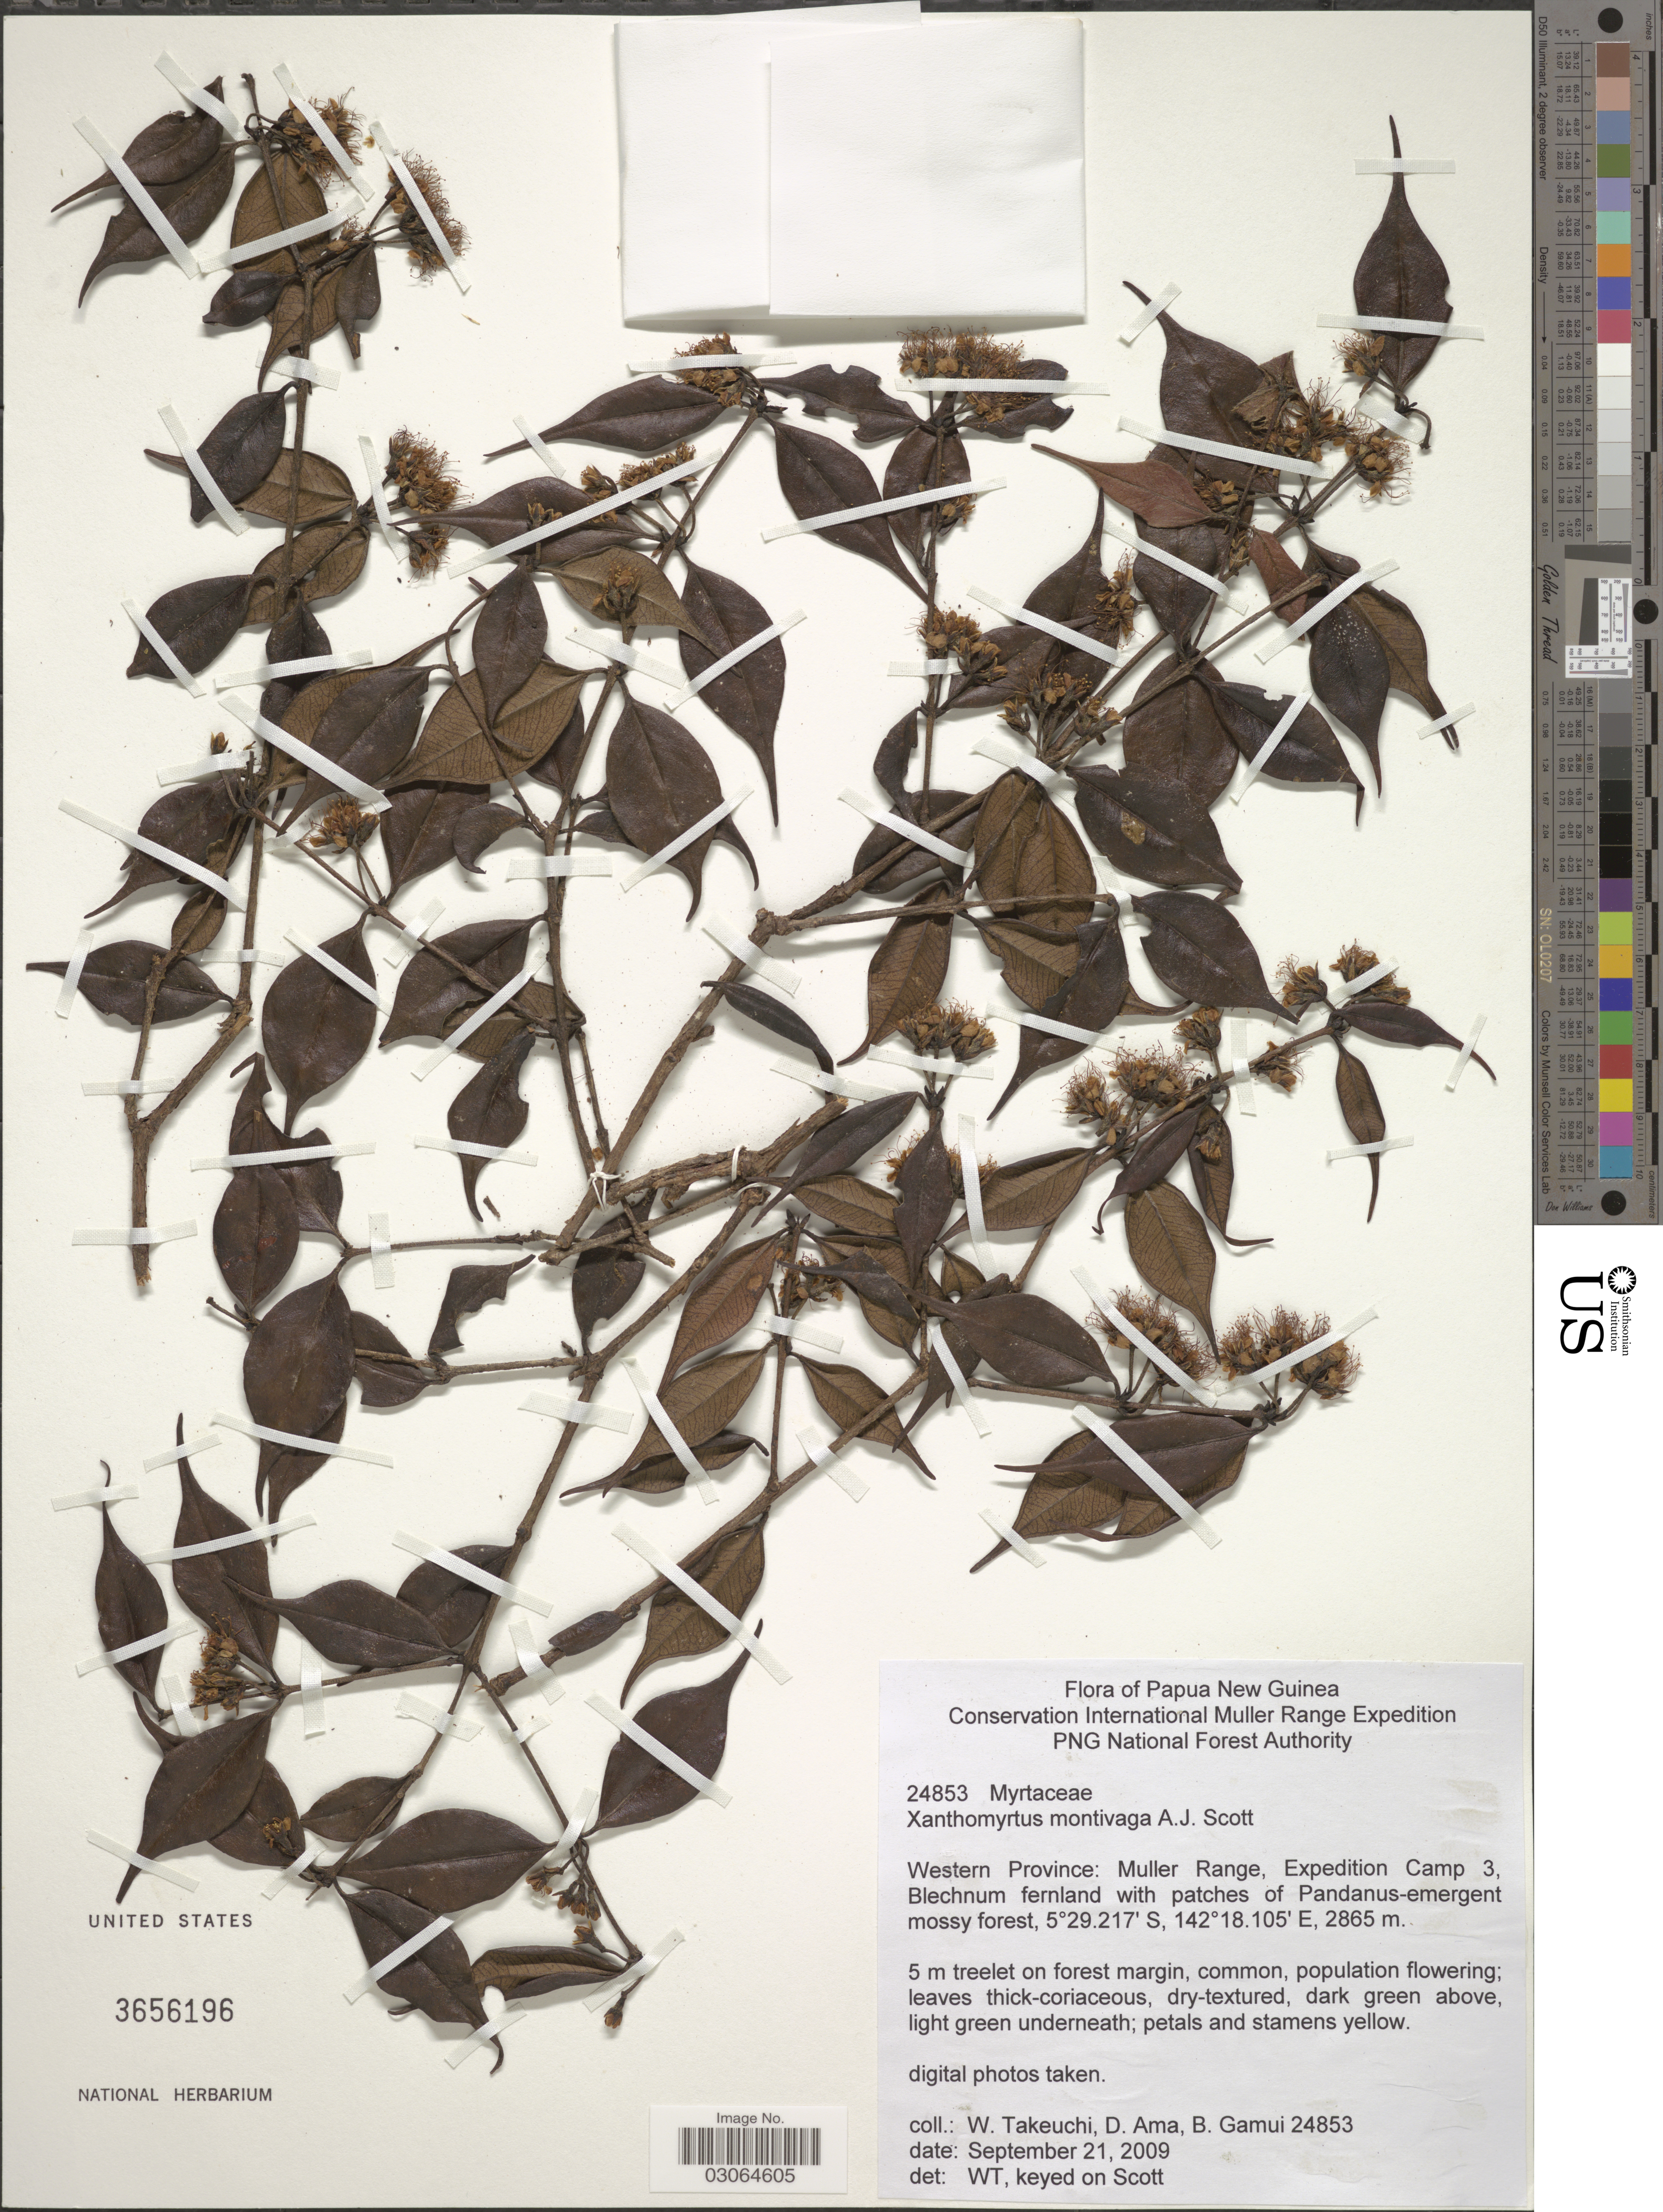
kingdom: Plantae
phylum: Tracheophyta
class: Magnoliopsida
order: Myrtales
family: Myrtaceae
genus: Xanthomyrtus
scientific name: Xanthomyrtus montivaga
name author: A.J. Scott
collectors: W. Takeuchi, D. Ama & B. Gamui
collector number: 24853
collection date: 2009-09-21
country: Papua New Guinea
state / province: Manus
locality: Western Province: Muller Range, Expedition Camp 3, Blechnum fernland with patches of Pandanus-emergent mossy forest.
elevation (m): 2865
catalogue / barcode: US 3656196